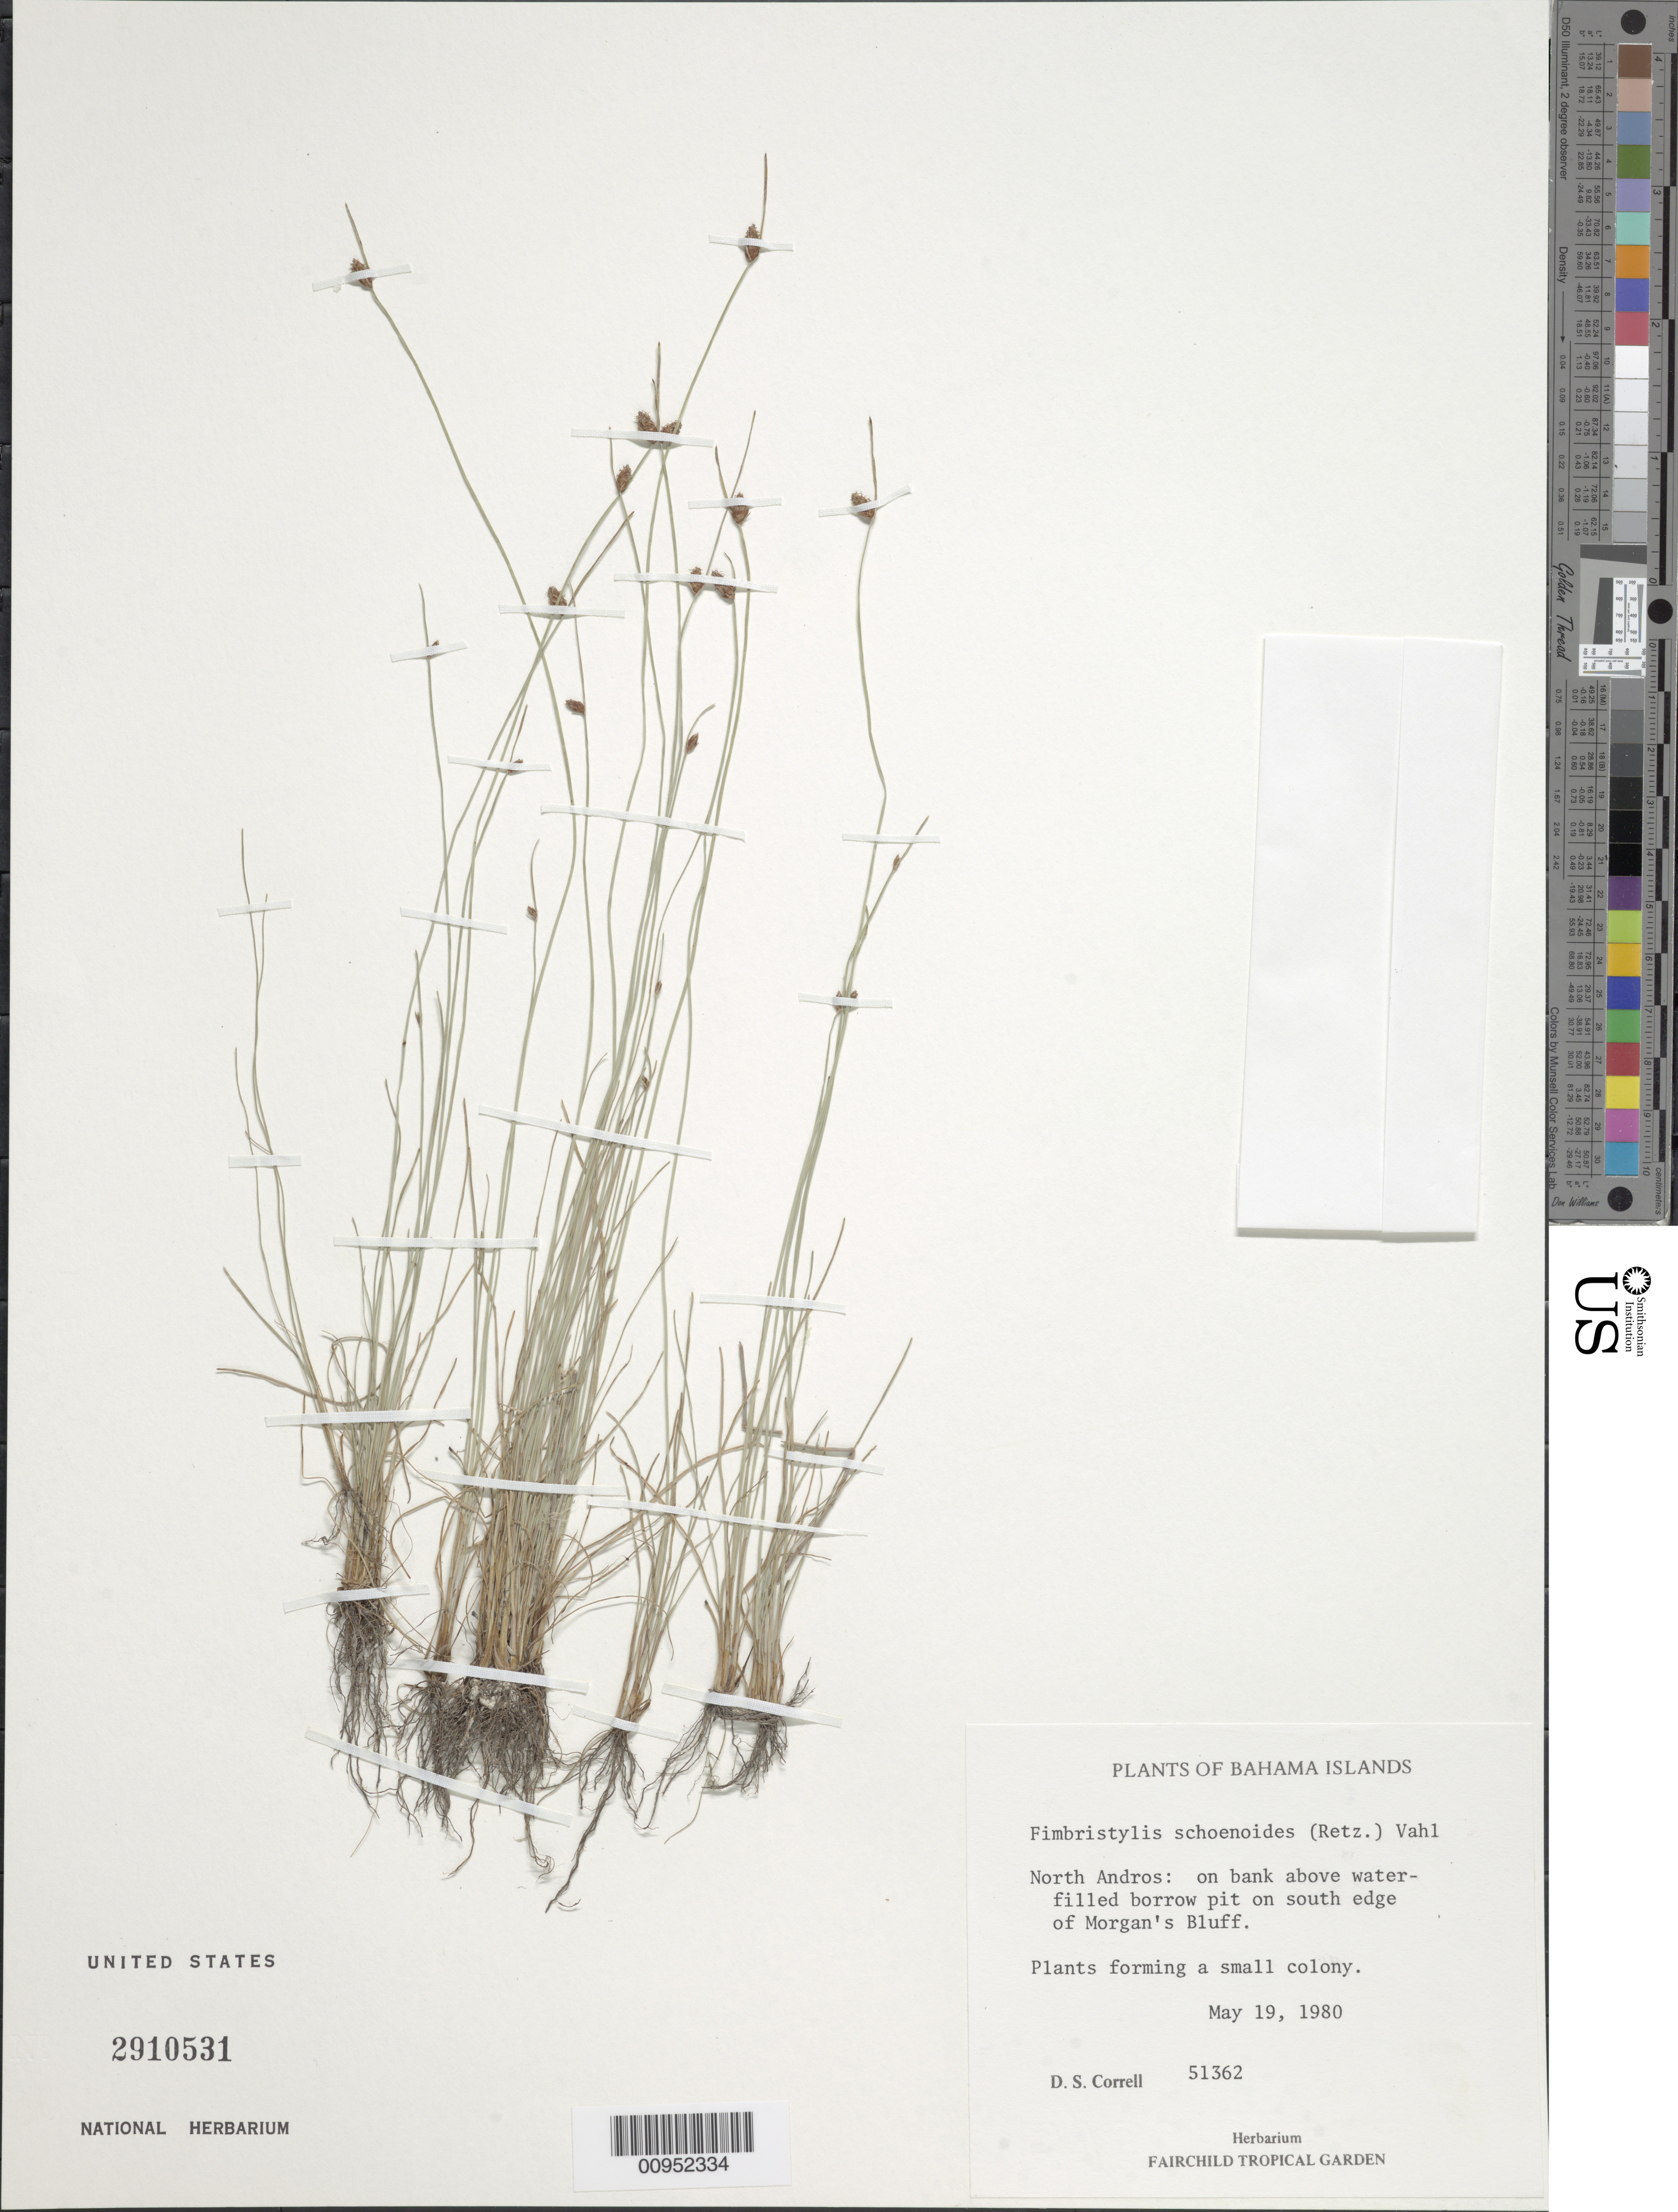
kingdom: Plantae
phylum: Tracheophyta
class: Liliopsida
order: Poales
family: Cyperaceae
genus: Fimbristylis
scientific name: Fimbristylis schoenoides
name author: (Retz.) Vahl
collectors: D. S. Correll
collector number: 51362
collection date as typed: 19 May 1980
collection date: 1980-05-19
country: Bahamas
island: North Andros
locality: South ridge of Morgan's Bluff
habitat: On bank above water-filled borrow pit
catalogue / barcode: US 2910531